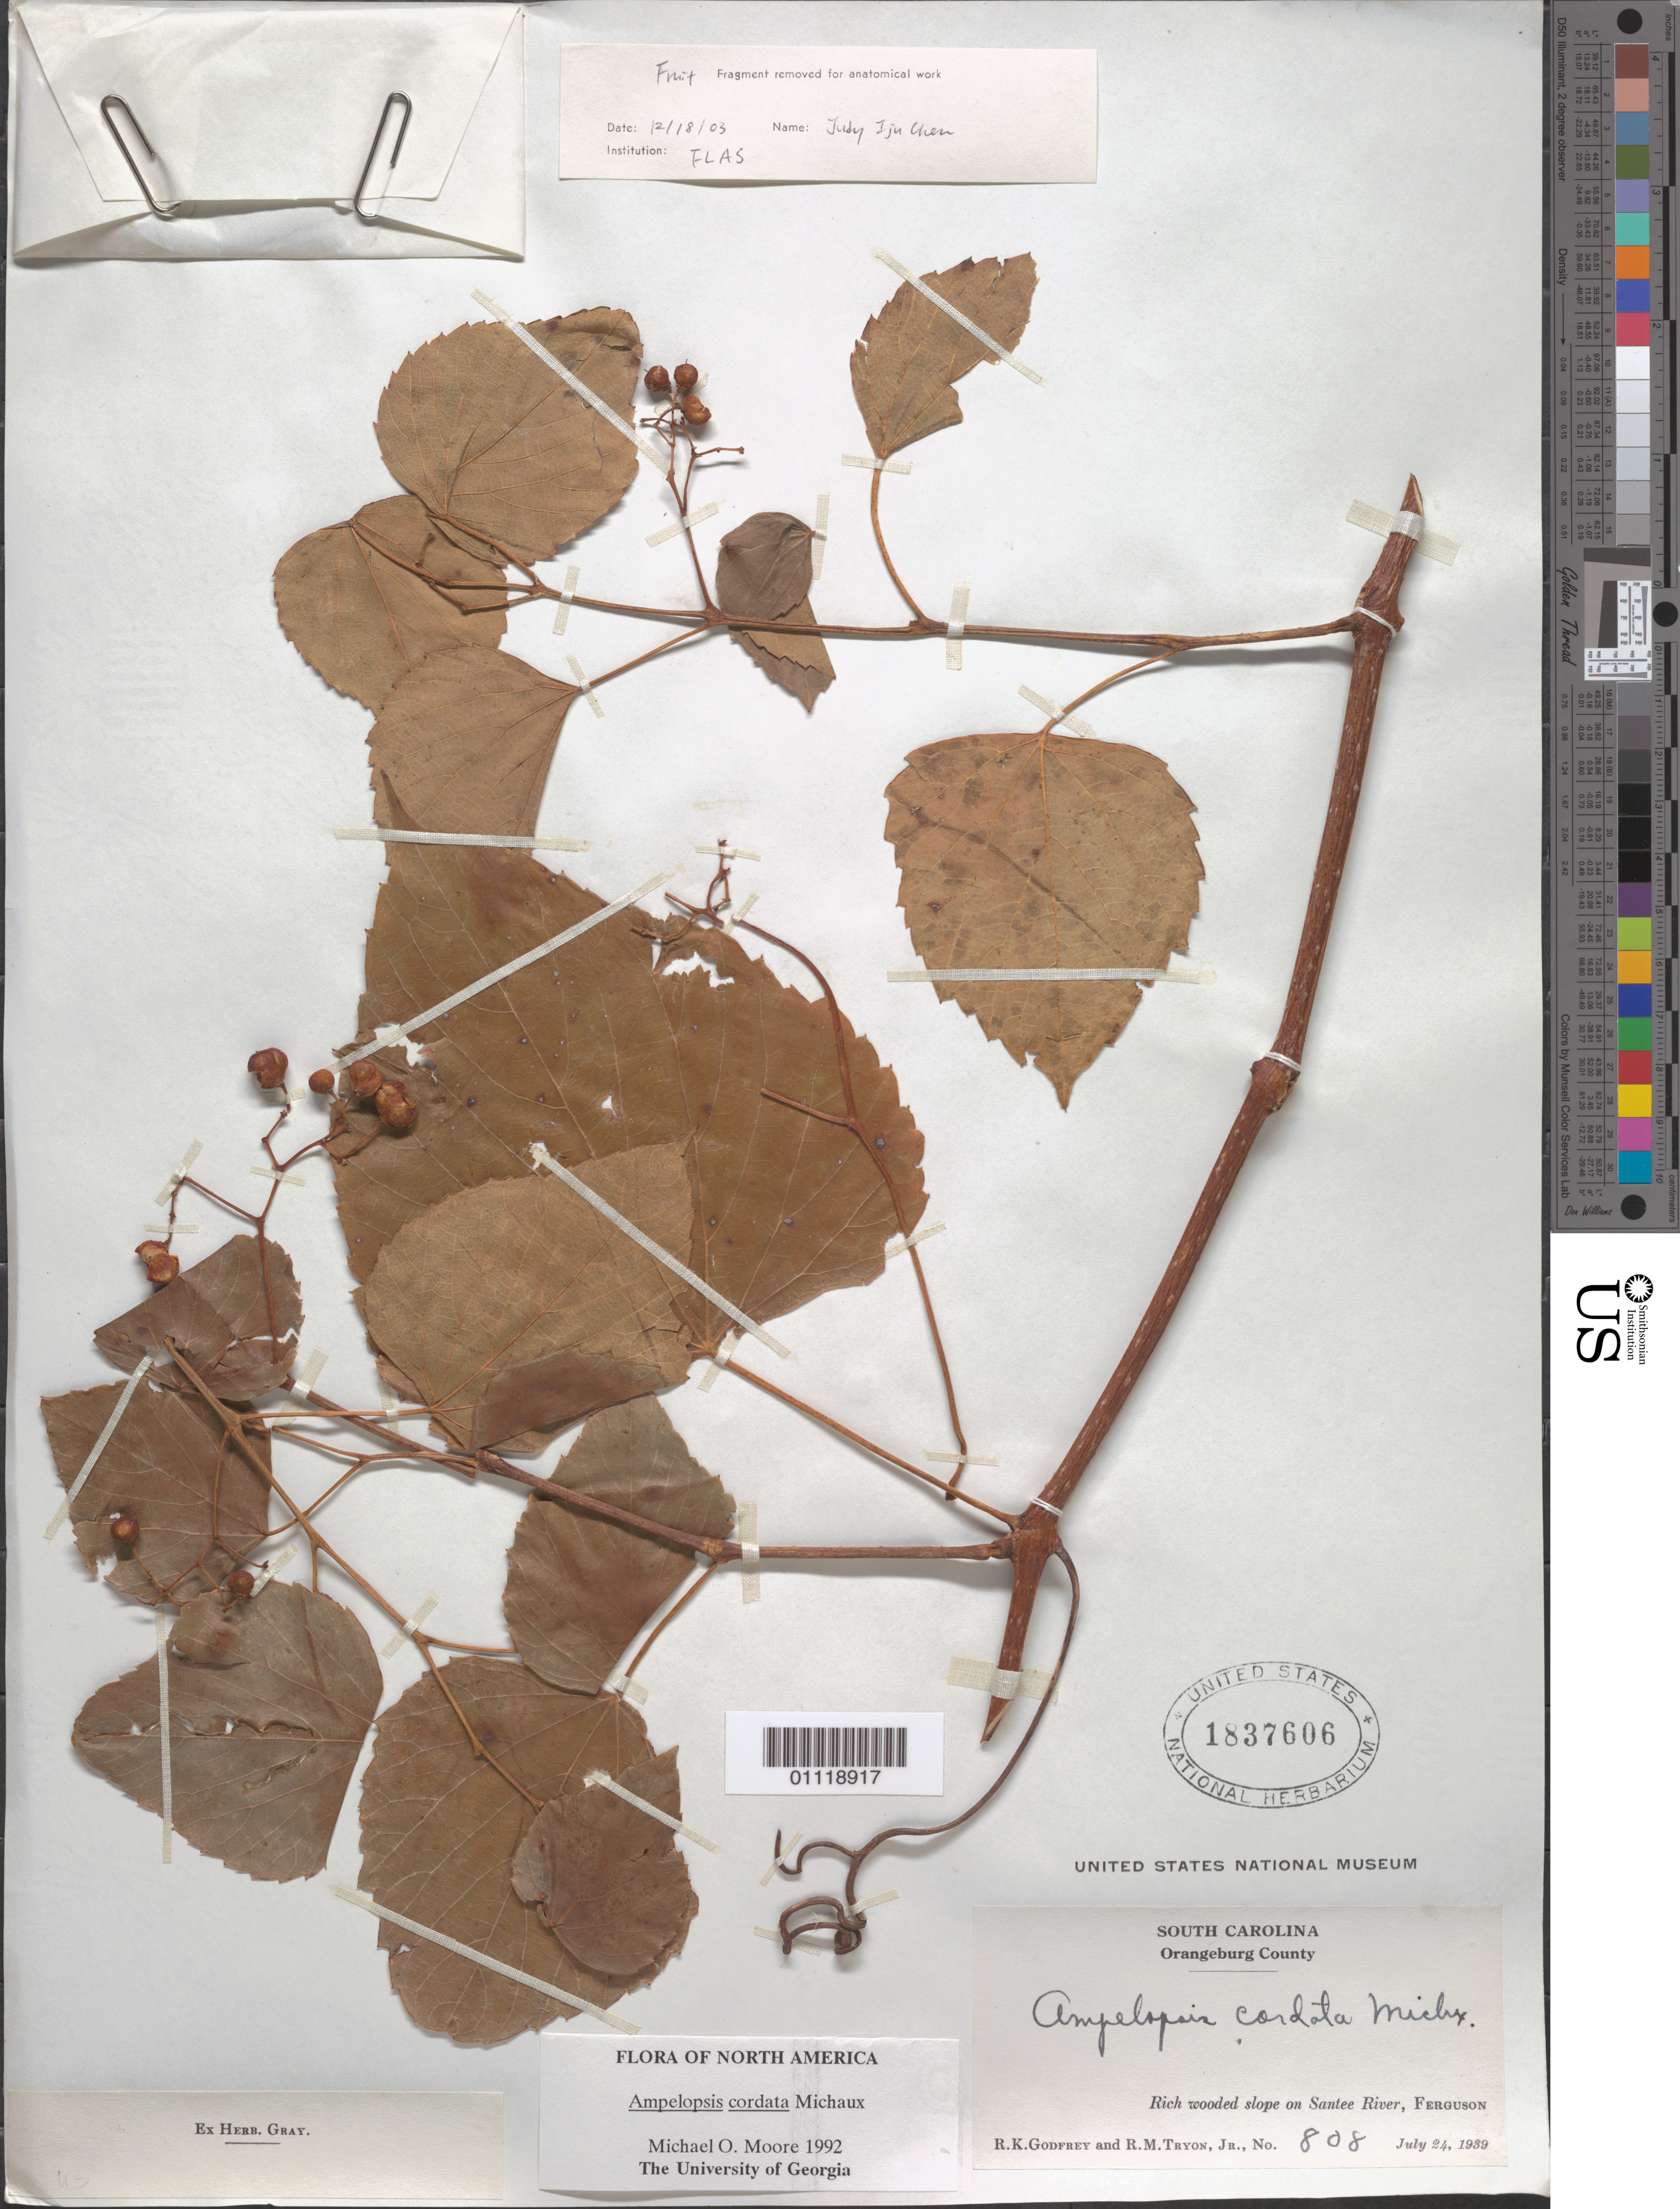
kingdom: Plantae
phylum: Tracheophyta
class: Magnoliopsida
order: Vitales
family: Vitaceae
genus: Ampelopsis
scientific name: Ampelopsis cordata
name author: Michx.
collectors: R. K. Godfrey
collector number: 808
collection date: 1939-07-24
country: United States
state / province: South Carolina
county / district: Orangeburg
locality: Santee River, Ferguson.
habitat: Rich wooded slope.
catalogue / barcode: US 1837606